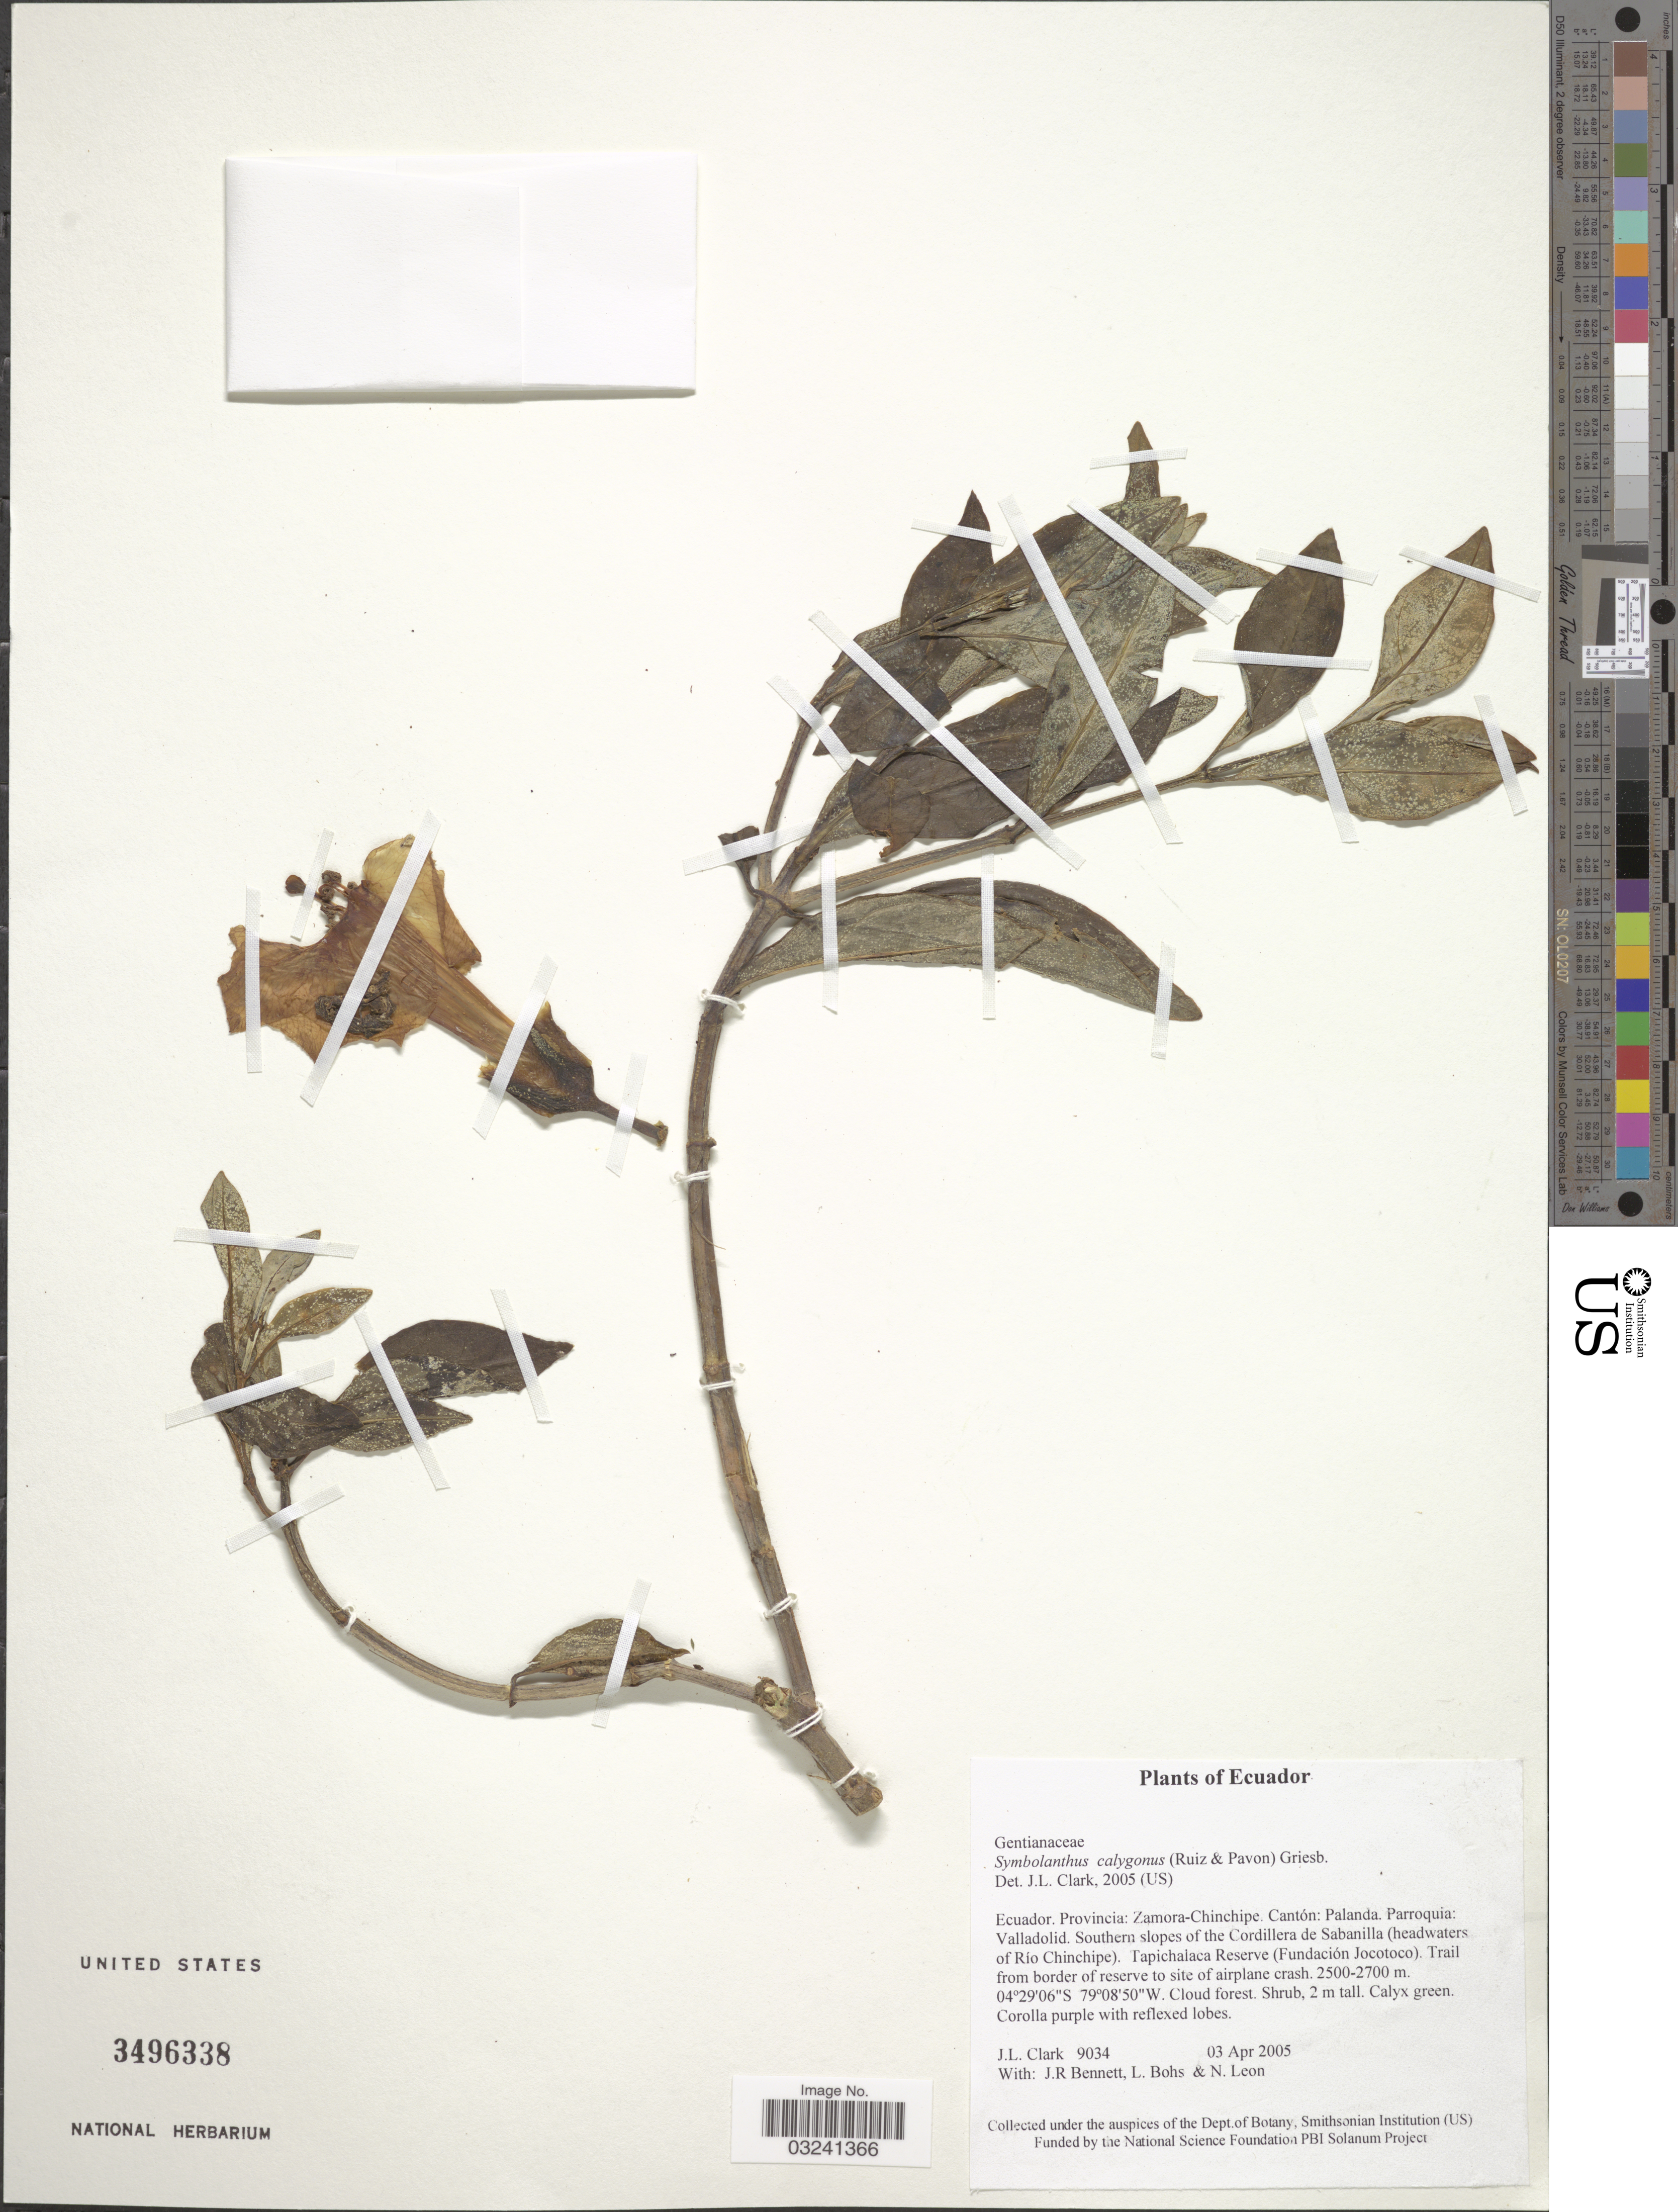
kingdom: Plantae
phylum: Tracheophyta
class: Magnoliopsida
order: Gentianales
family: Gentianaceae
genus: Symbolanthus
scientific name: Symbolanthus calygonus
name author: (Ruiz & Pav.) Griseb. ex Gilg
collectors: J. L. Clark, J. R. Bennett, L. A. Bohs & N. Leon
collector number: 9034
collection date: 2005-04-03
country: Ecuador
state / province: Zamora-Chinchipe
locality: Cantón: Palanda. Parroquia: Valladolid. Southern slopes of the Cordillera de Sabanilla (headwaters of Río Chinchipe). Tapichalaca Reserve (Fundación Jocotoco). Trail from border of reserve to site of airplane crash.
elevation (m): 2500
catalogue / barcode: US 3496338